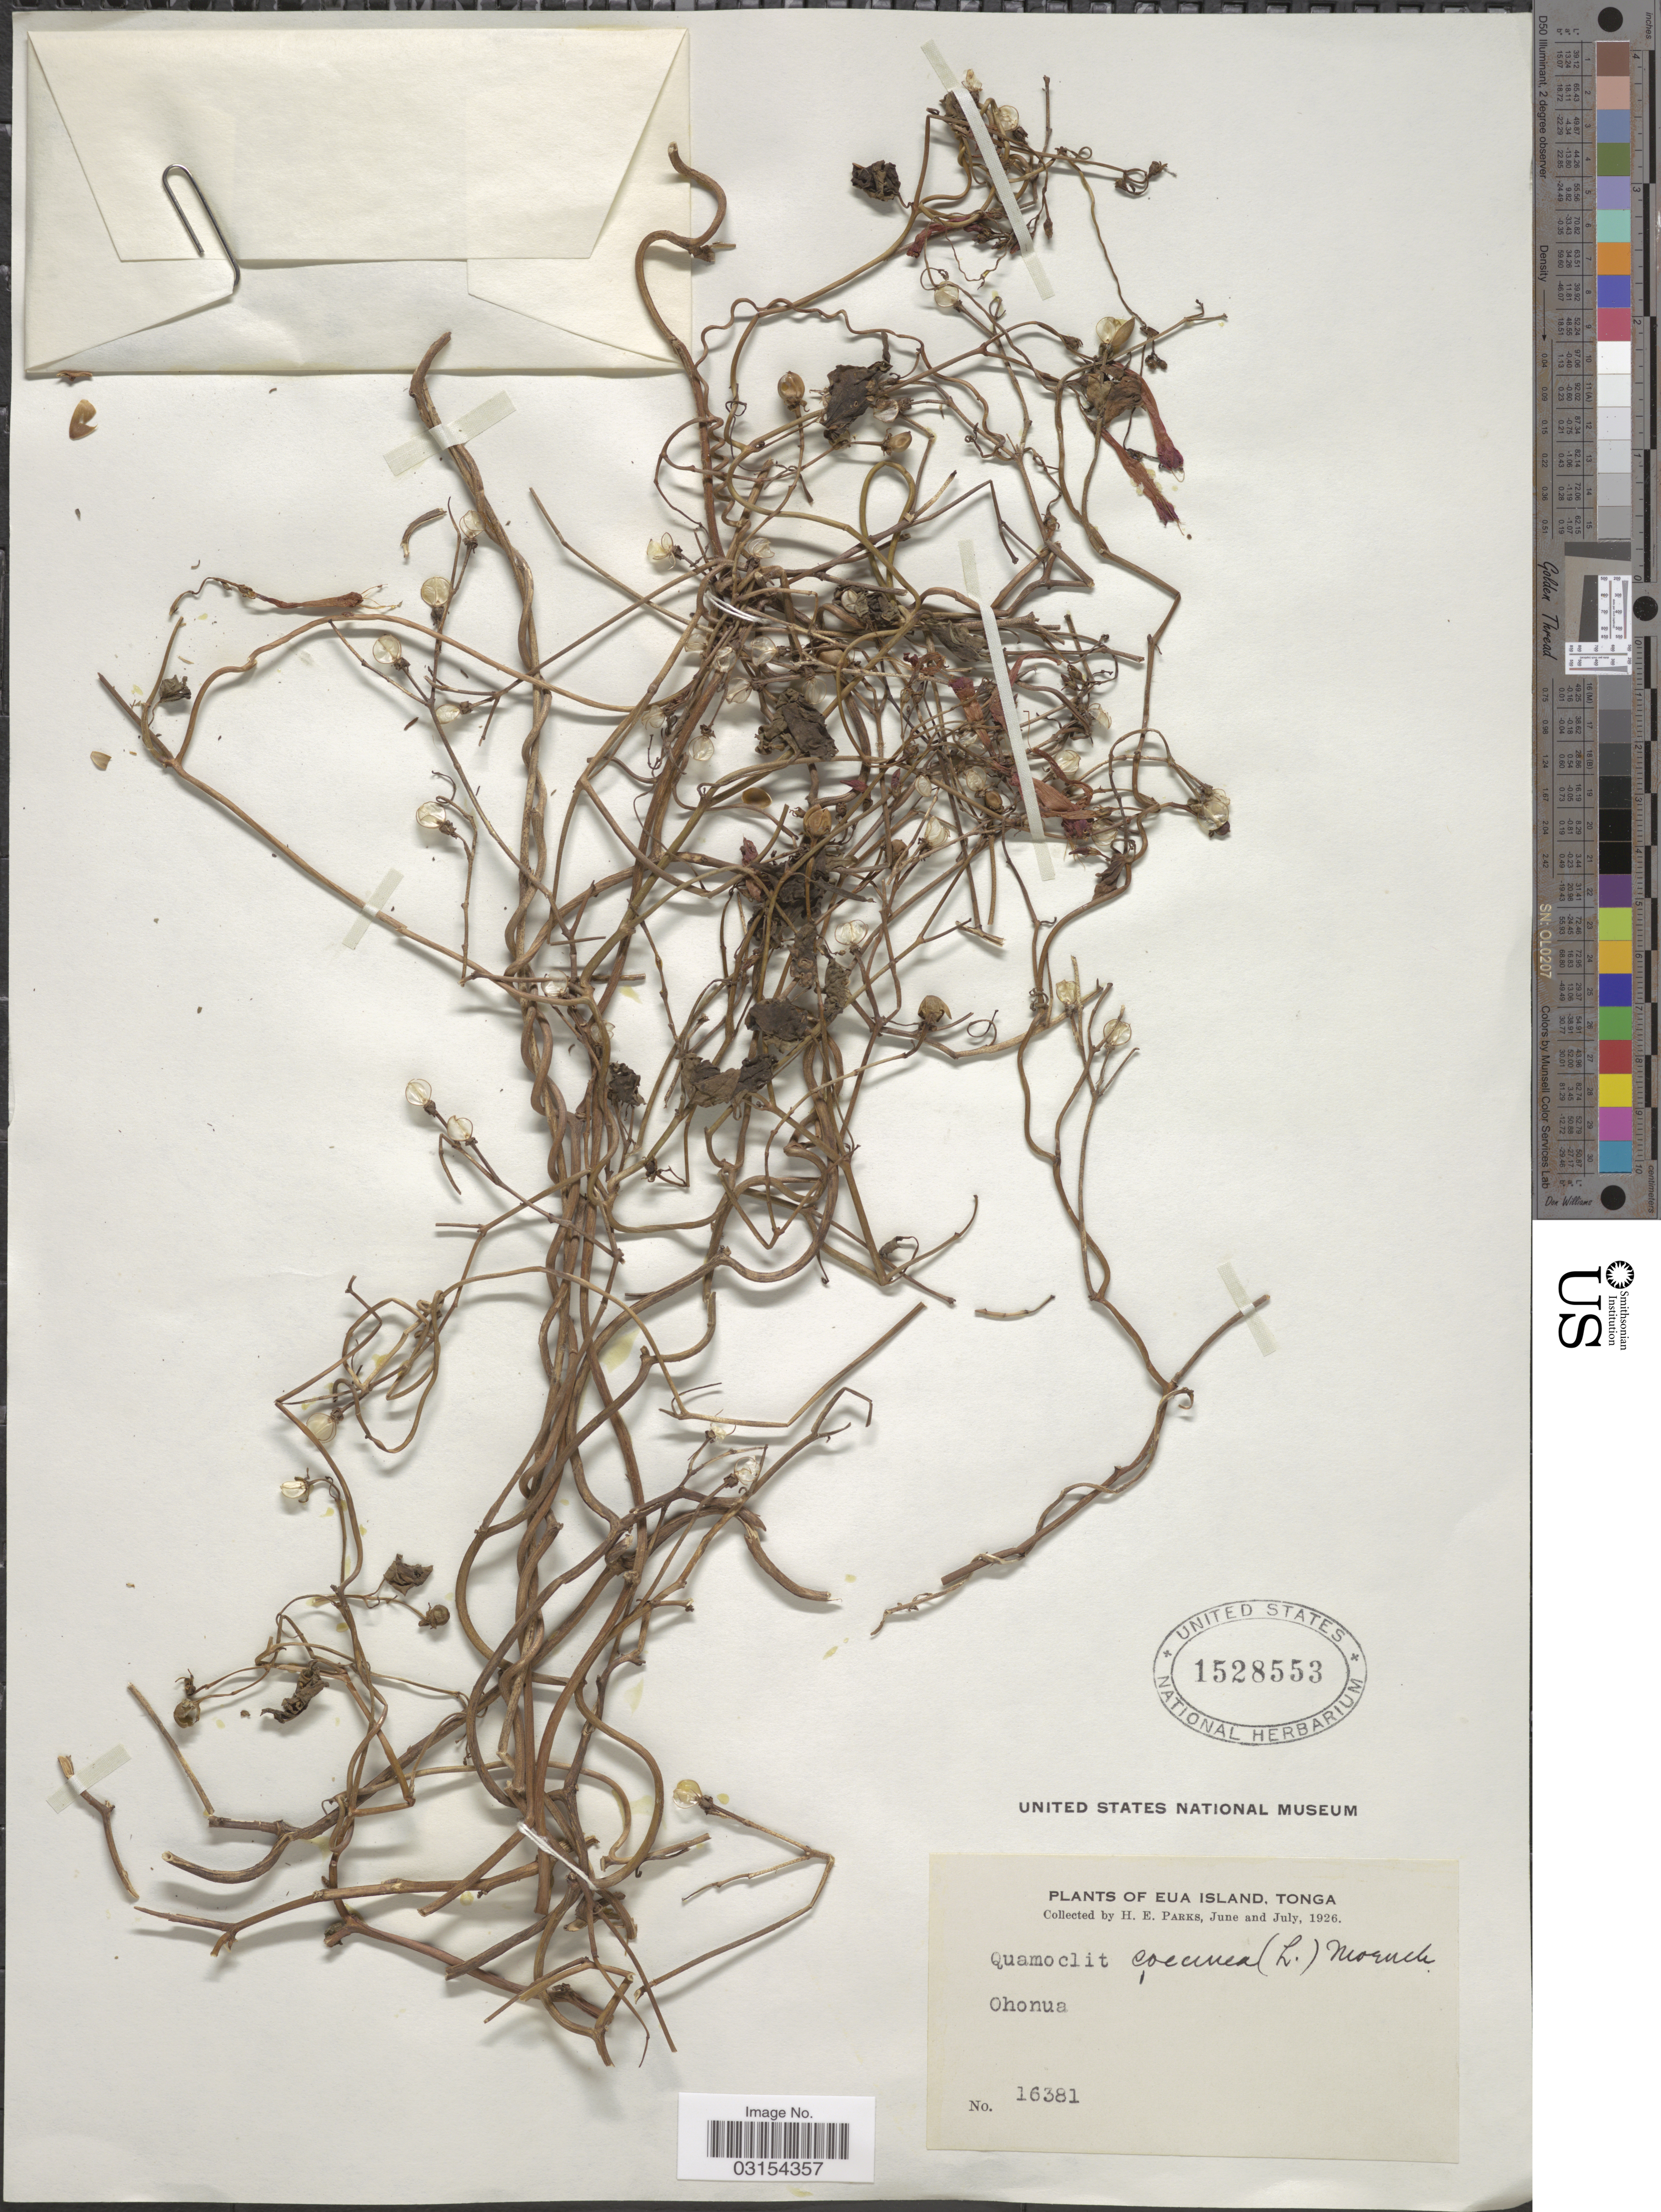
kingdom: Plantae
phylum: Tracheophyta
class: Magnoliopsida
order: Solanales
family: Convolvulaceae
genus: Ipomoea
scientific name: Ipomoea hederifolia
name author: L.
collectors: H. E. Parks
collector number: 16381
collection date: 1926-06/1926-07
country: Tonga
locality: Eua Island. Ohonua.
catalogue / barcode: US 1528553